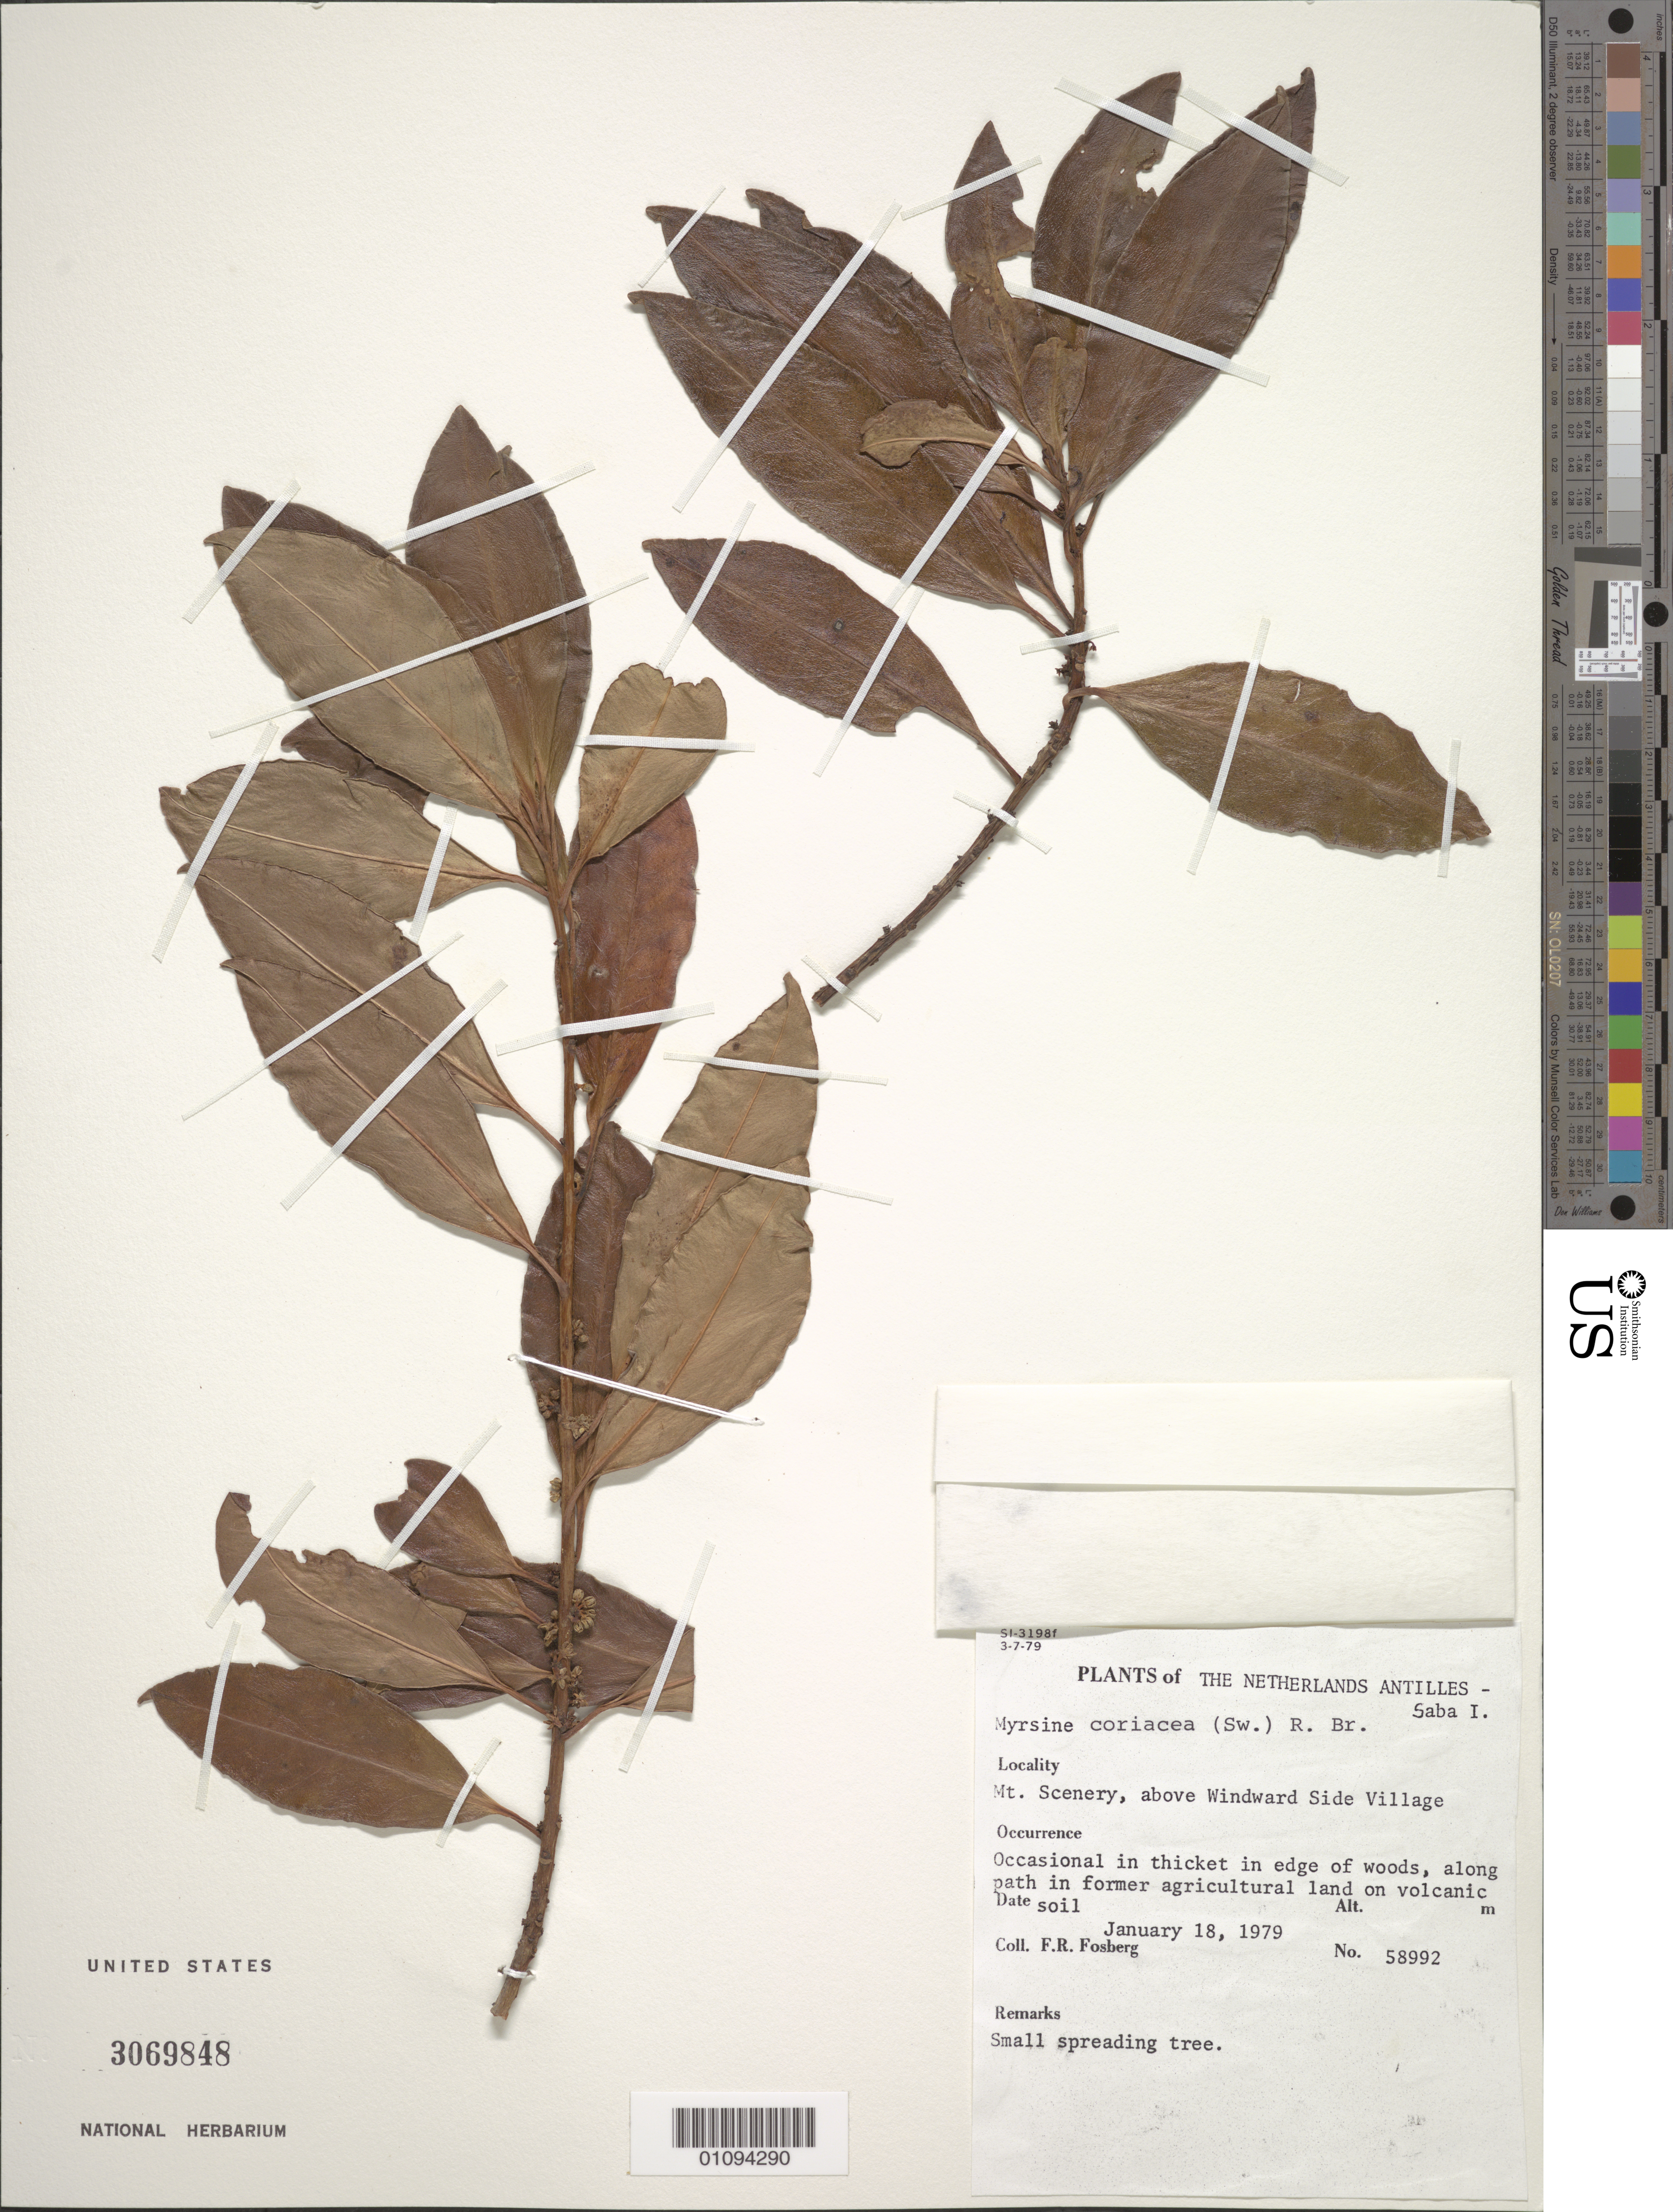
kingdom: Plantae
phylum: Tracheophyta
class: Magnoliopsida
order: Ericales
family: Primulaceae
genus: Myrsine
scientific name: Myrsine coriacea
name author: (Sw.) R. Br. ex Roem. & Schult.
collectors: F. R. Fosberg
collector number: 58992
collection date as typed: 18 Jan 1979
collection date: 1979-01-18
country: Netherlands Antilles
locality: Mt. Scenery, above Windward Side Village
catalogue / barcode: US 3069848